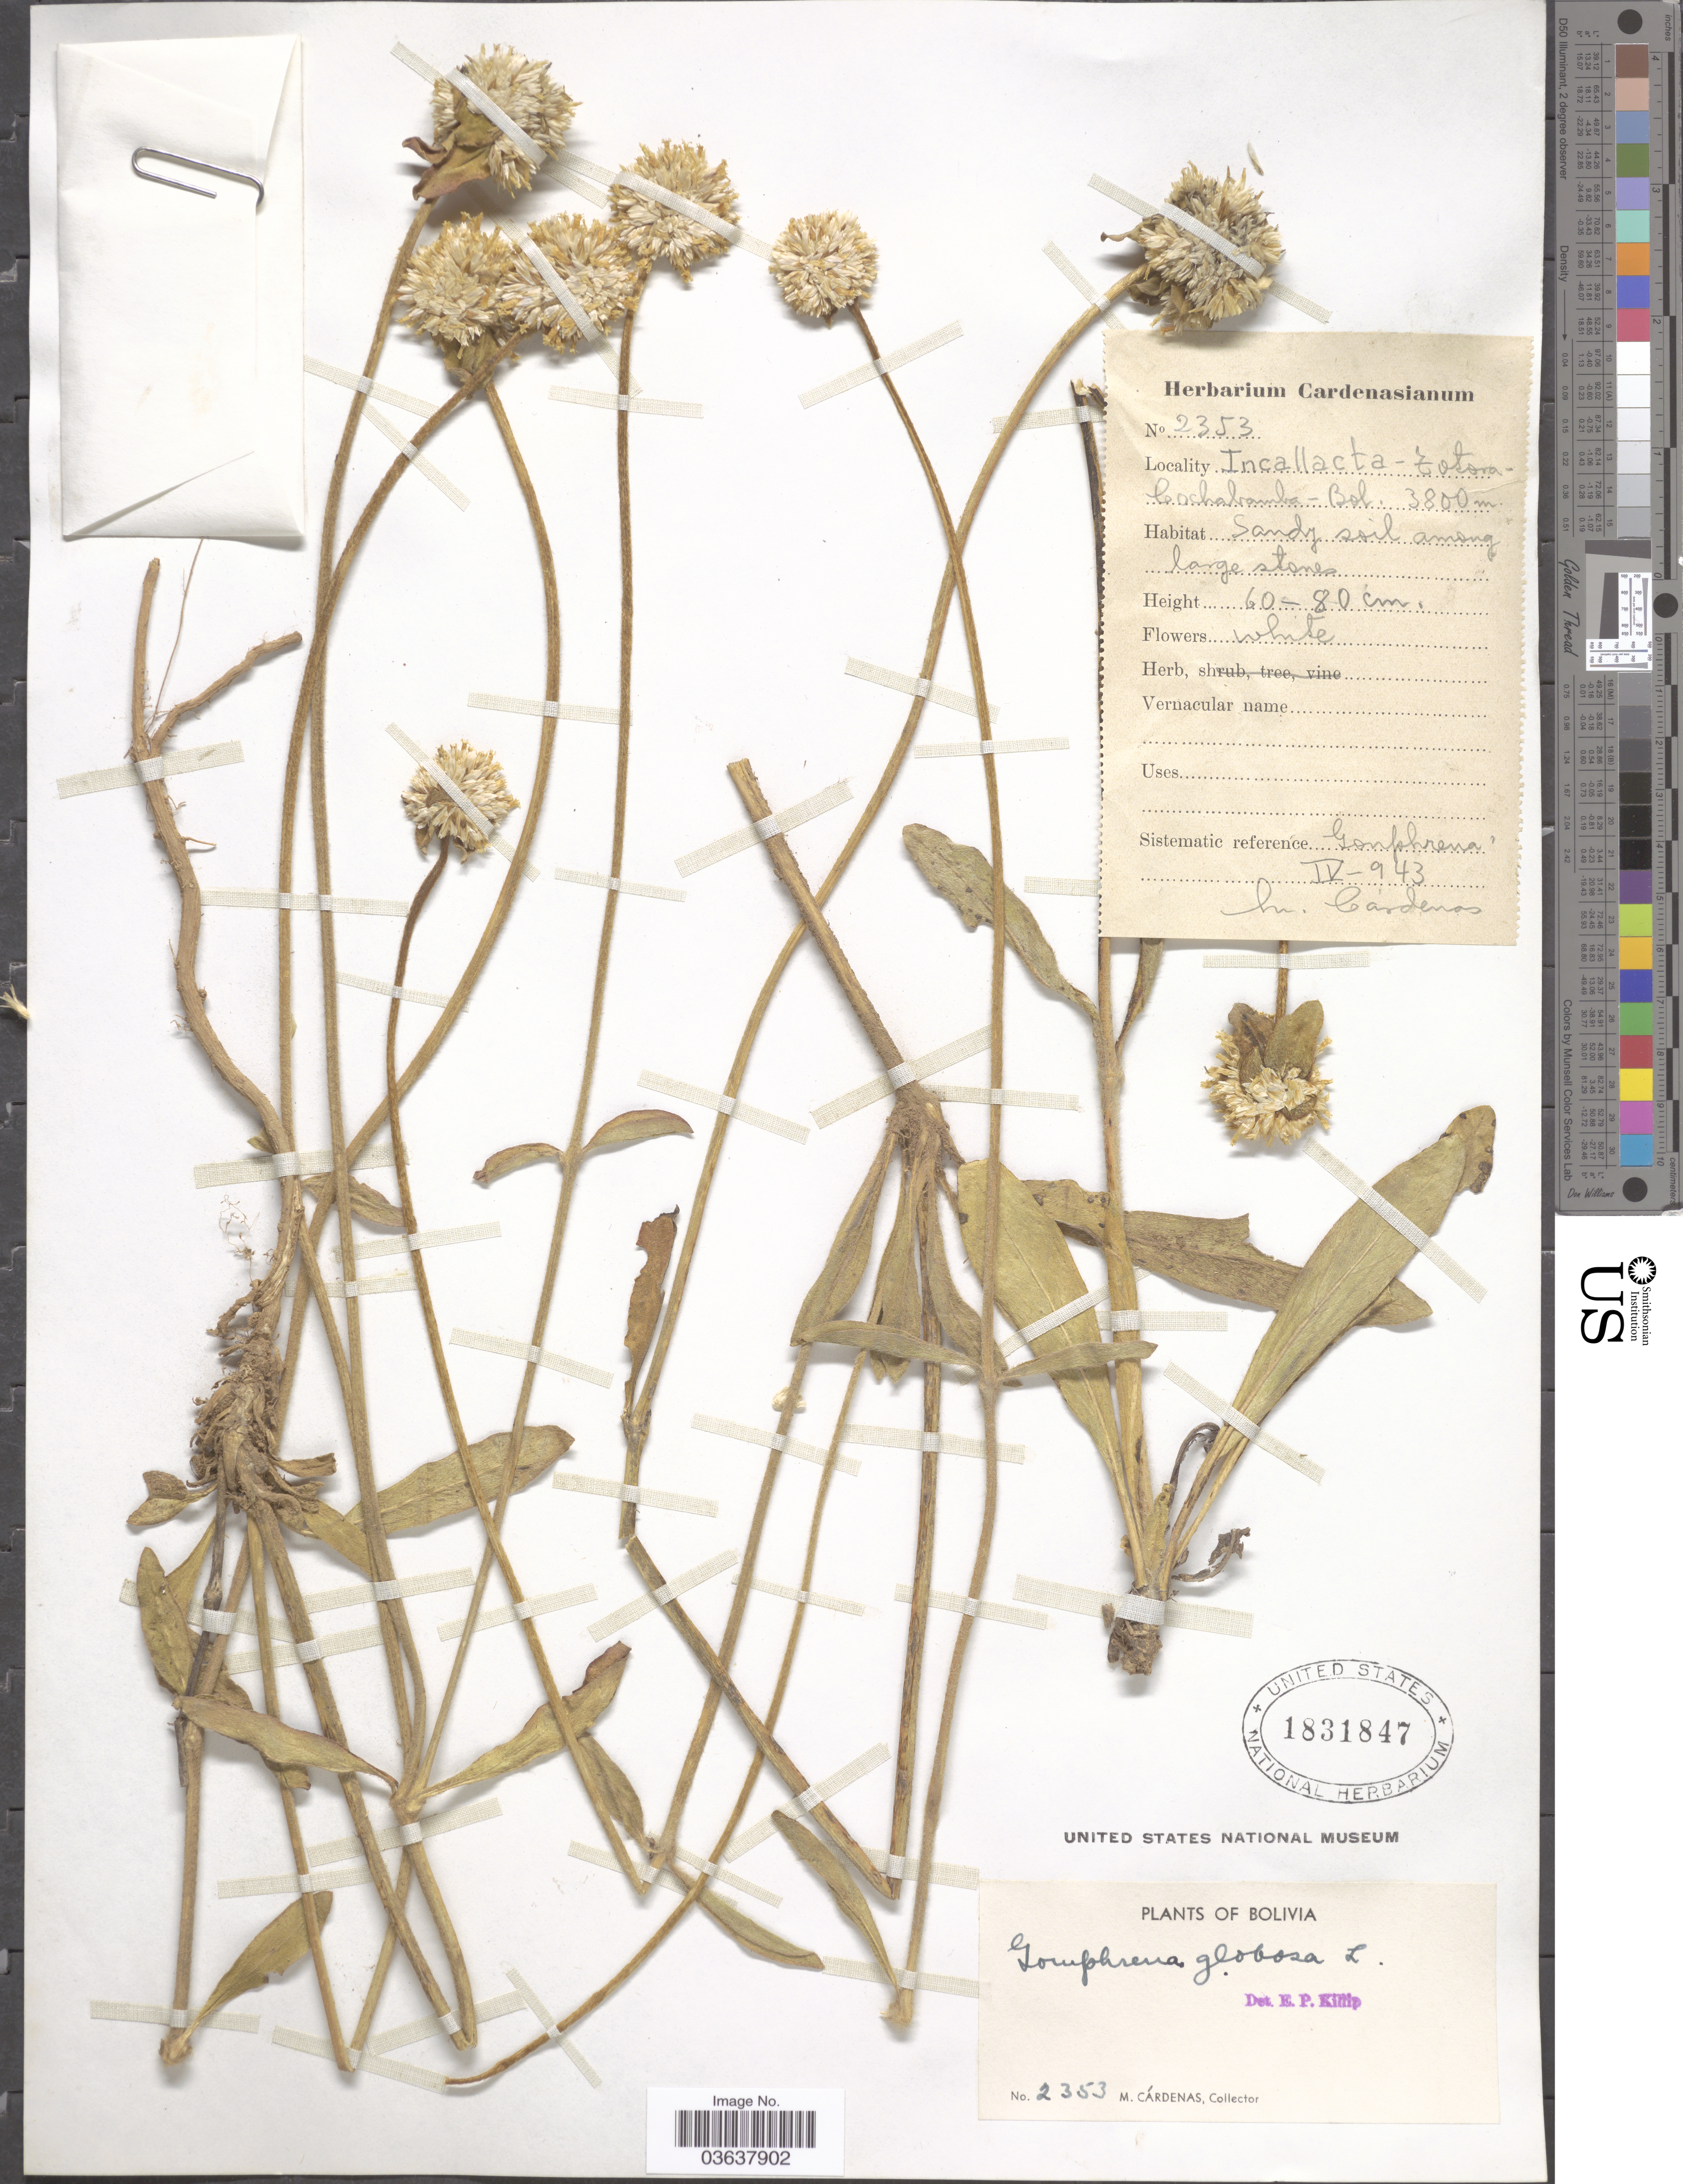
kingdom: Plantae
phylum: Tracheophyta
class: Magnoliopsida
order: Caryophyllales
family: Amaranthaceae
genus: Gomphrena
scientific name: Gomphrena globosa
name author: L.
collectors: M. Cárdenas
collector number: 2353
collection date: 1943-04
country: Bolivia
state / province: Cochabamba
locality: Incallacta - Totora.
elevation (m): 3800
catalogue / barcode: US 1831847